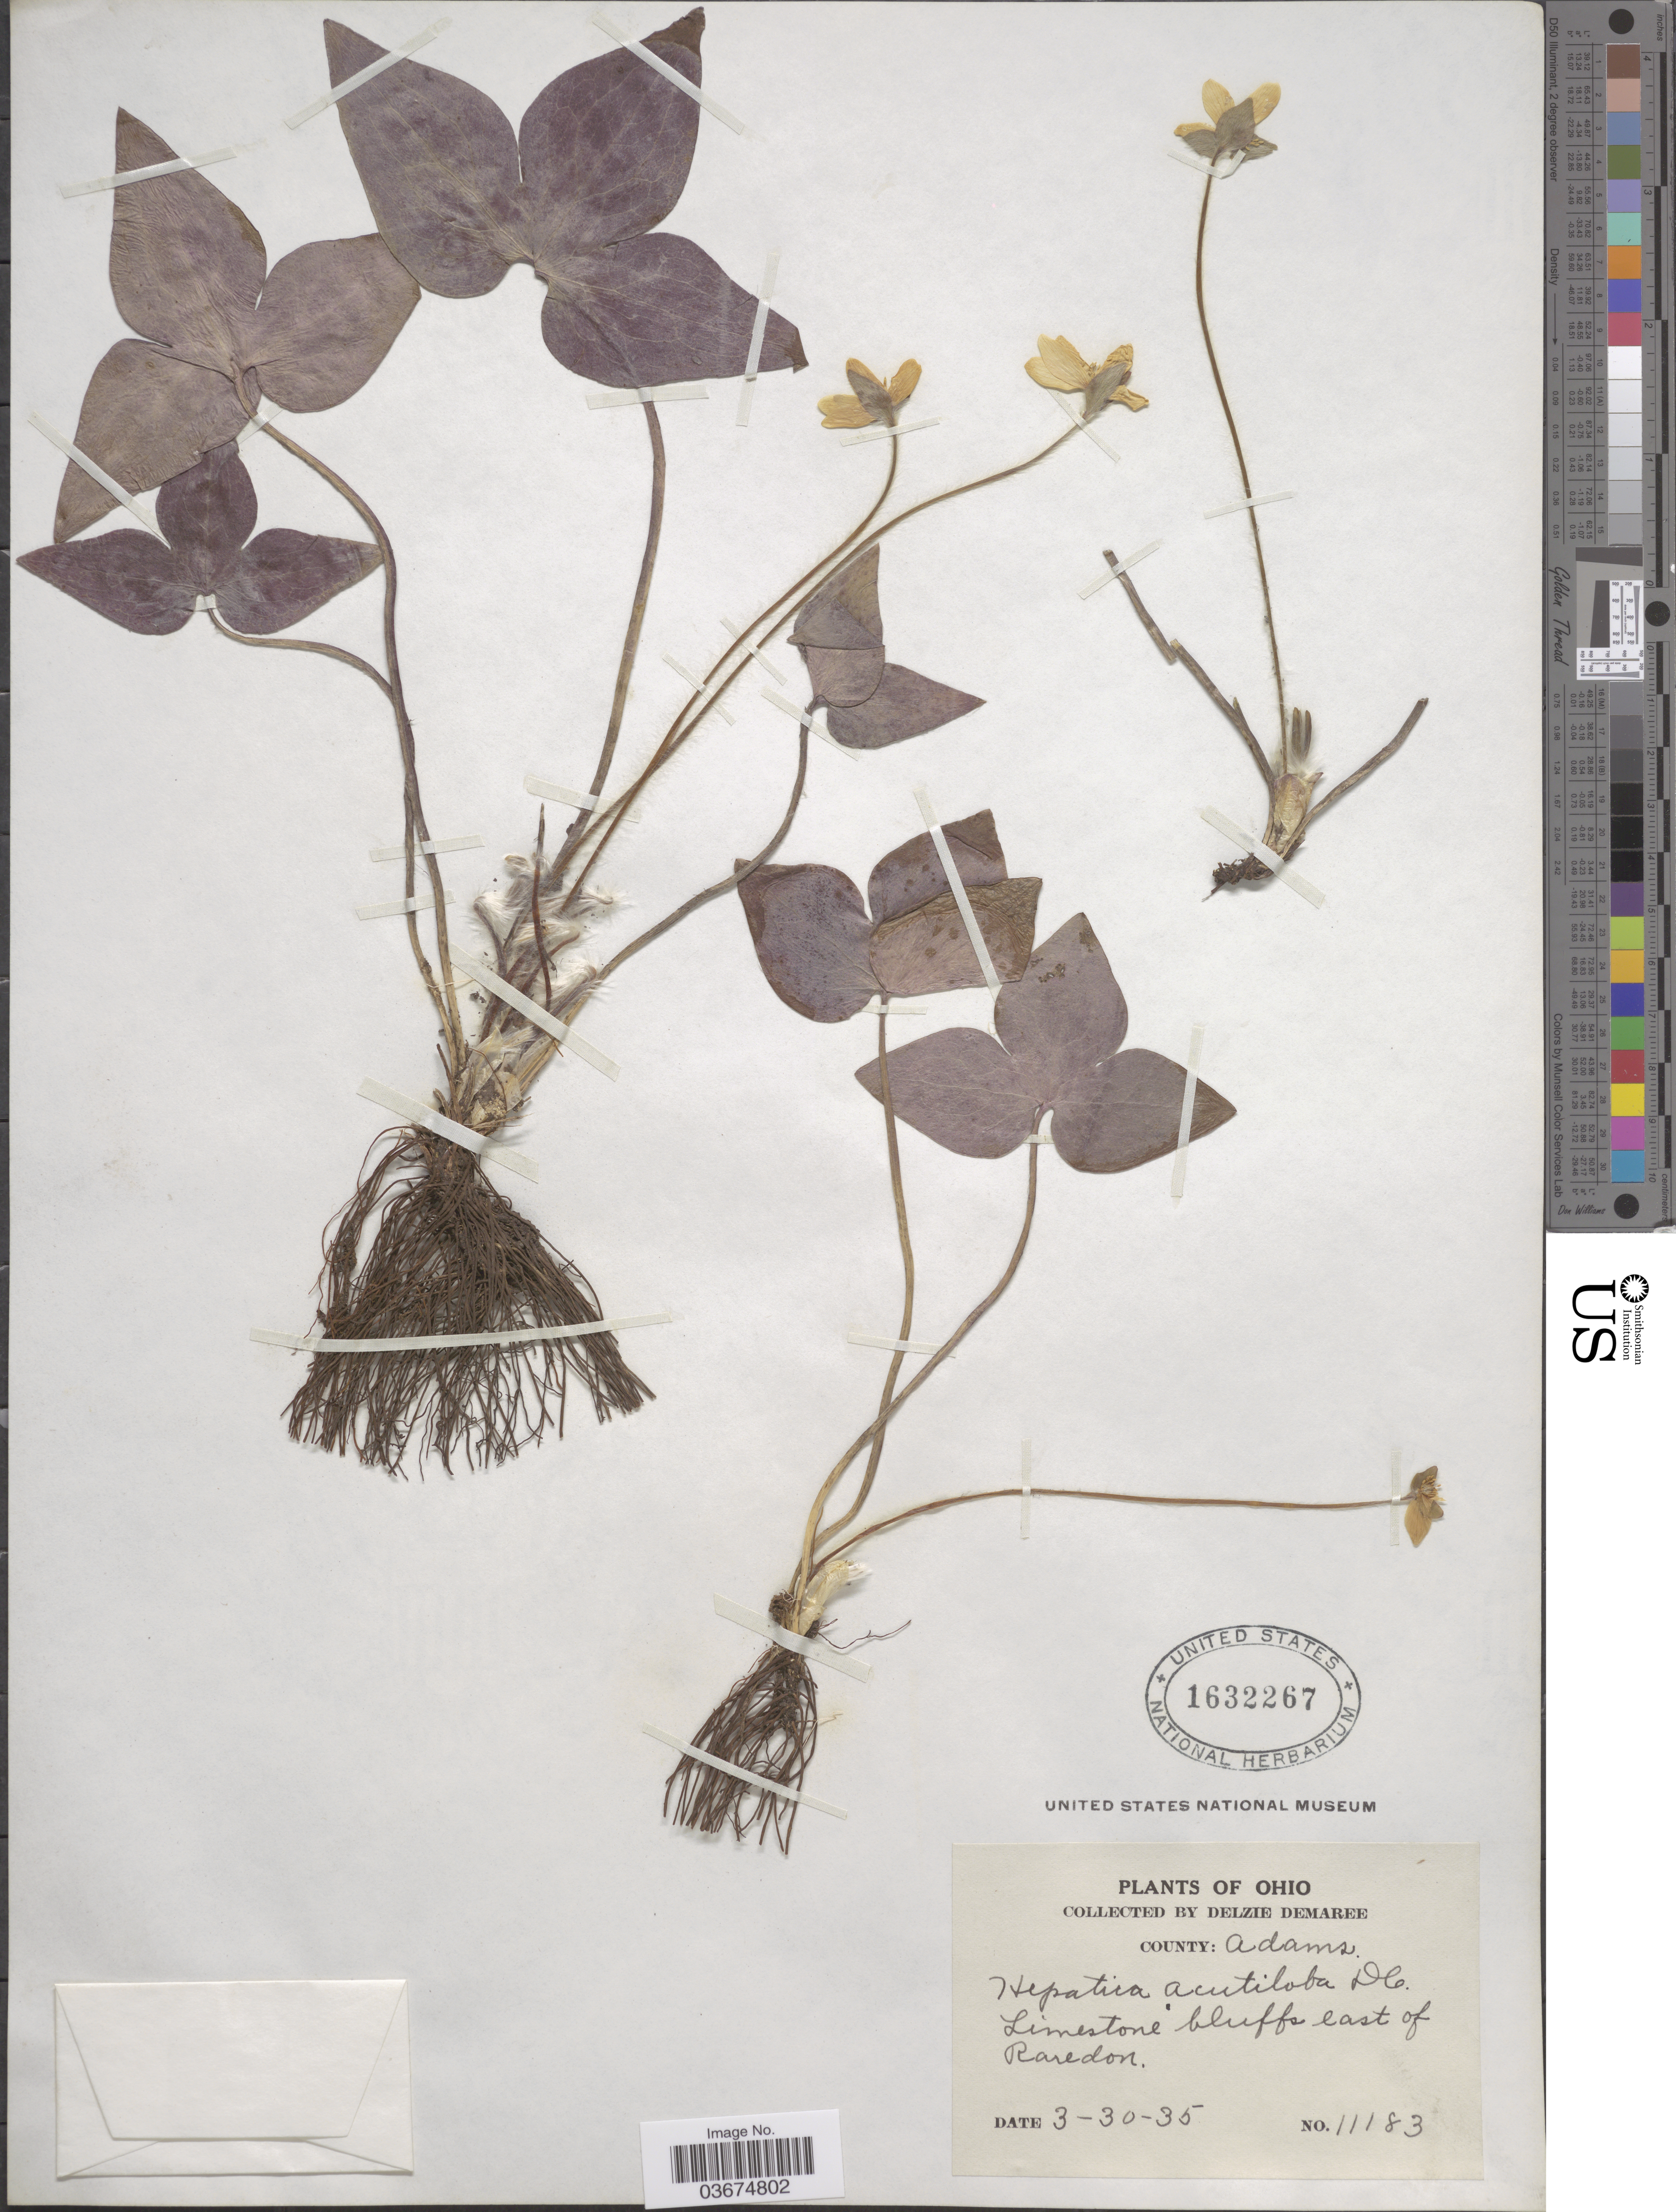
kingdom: Plantae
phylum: Tracheophyta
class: Magnoliopsida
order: Ranunculales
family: Ranunculaceae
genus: Hepatica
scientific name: Hepatica acutiloba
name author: DC.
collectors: D. Demaree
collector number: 11183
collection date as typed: Transcribed d/m/y: 30/3/35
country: United States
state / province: Ohio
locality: County: Adams. Limestone bluffs east of Raredon.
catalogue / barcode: US 1632267